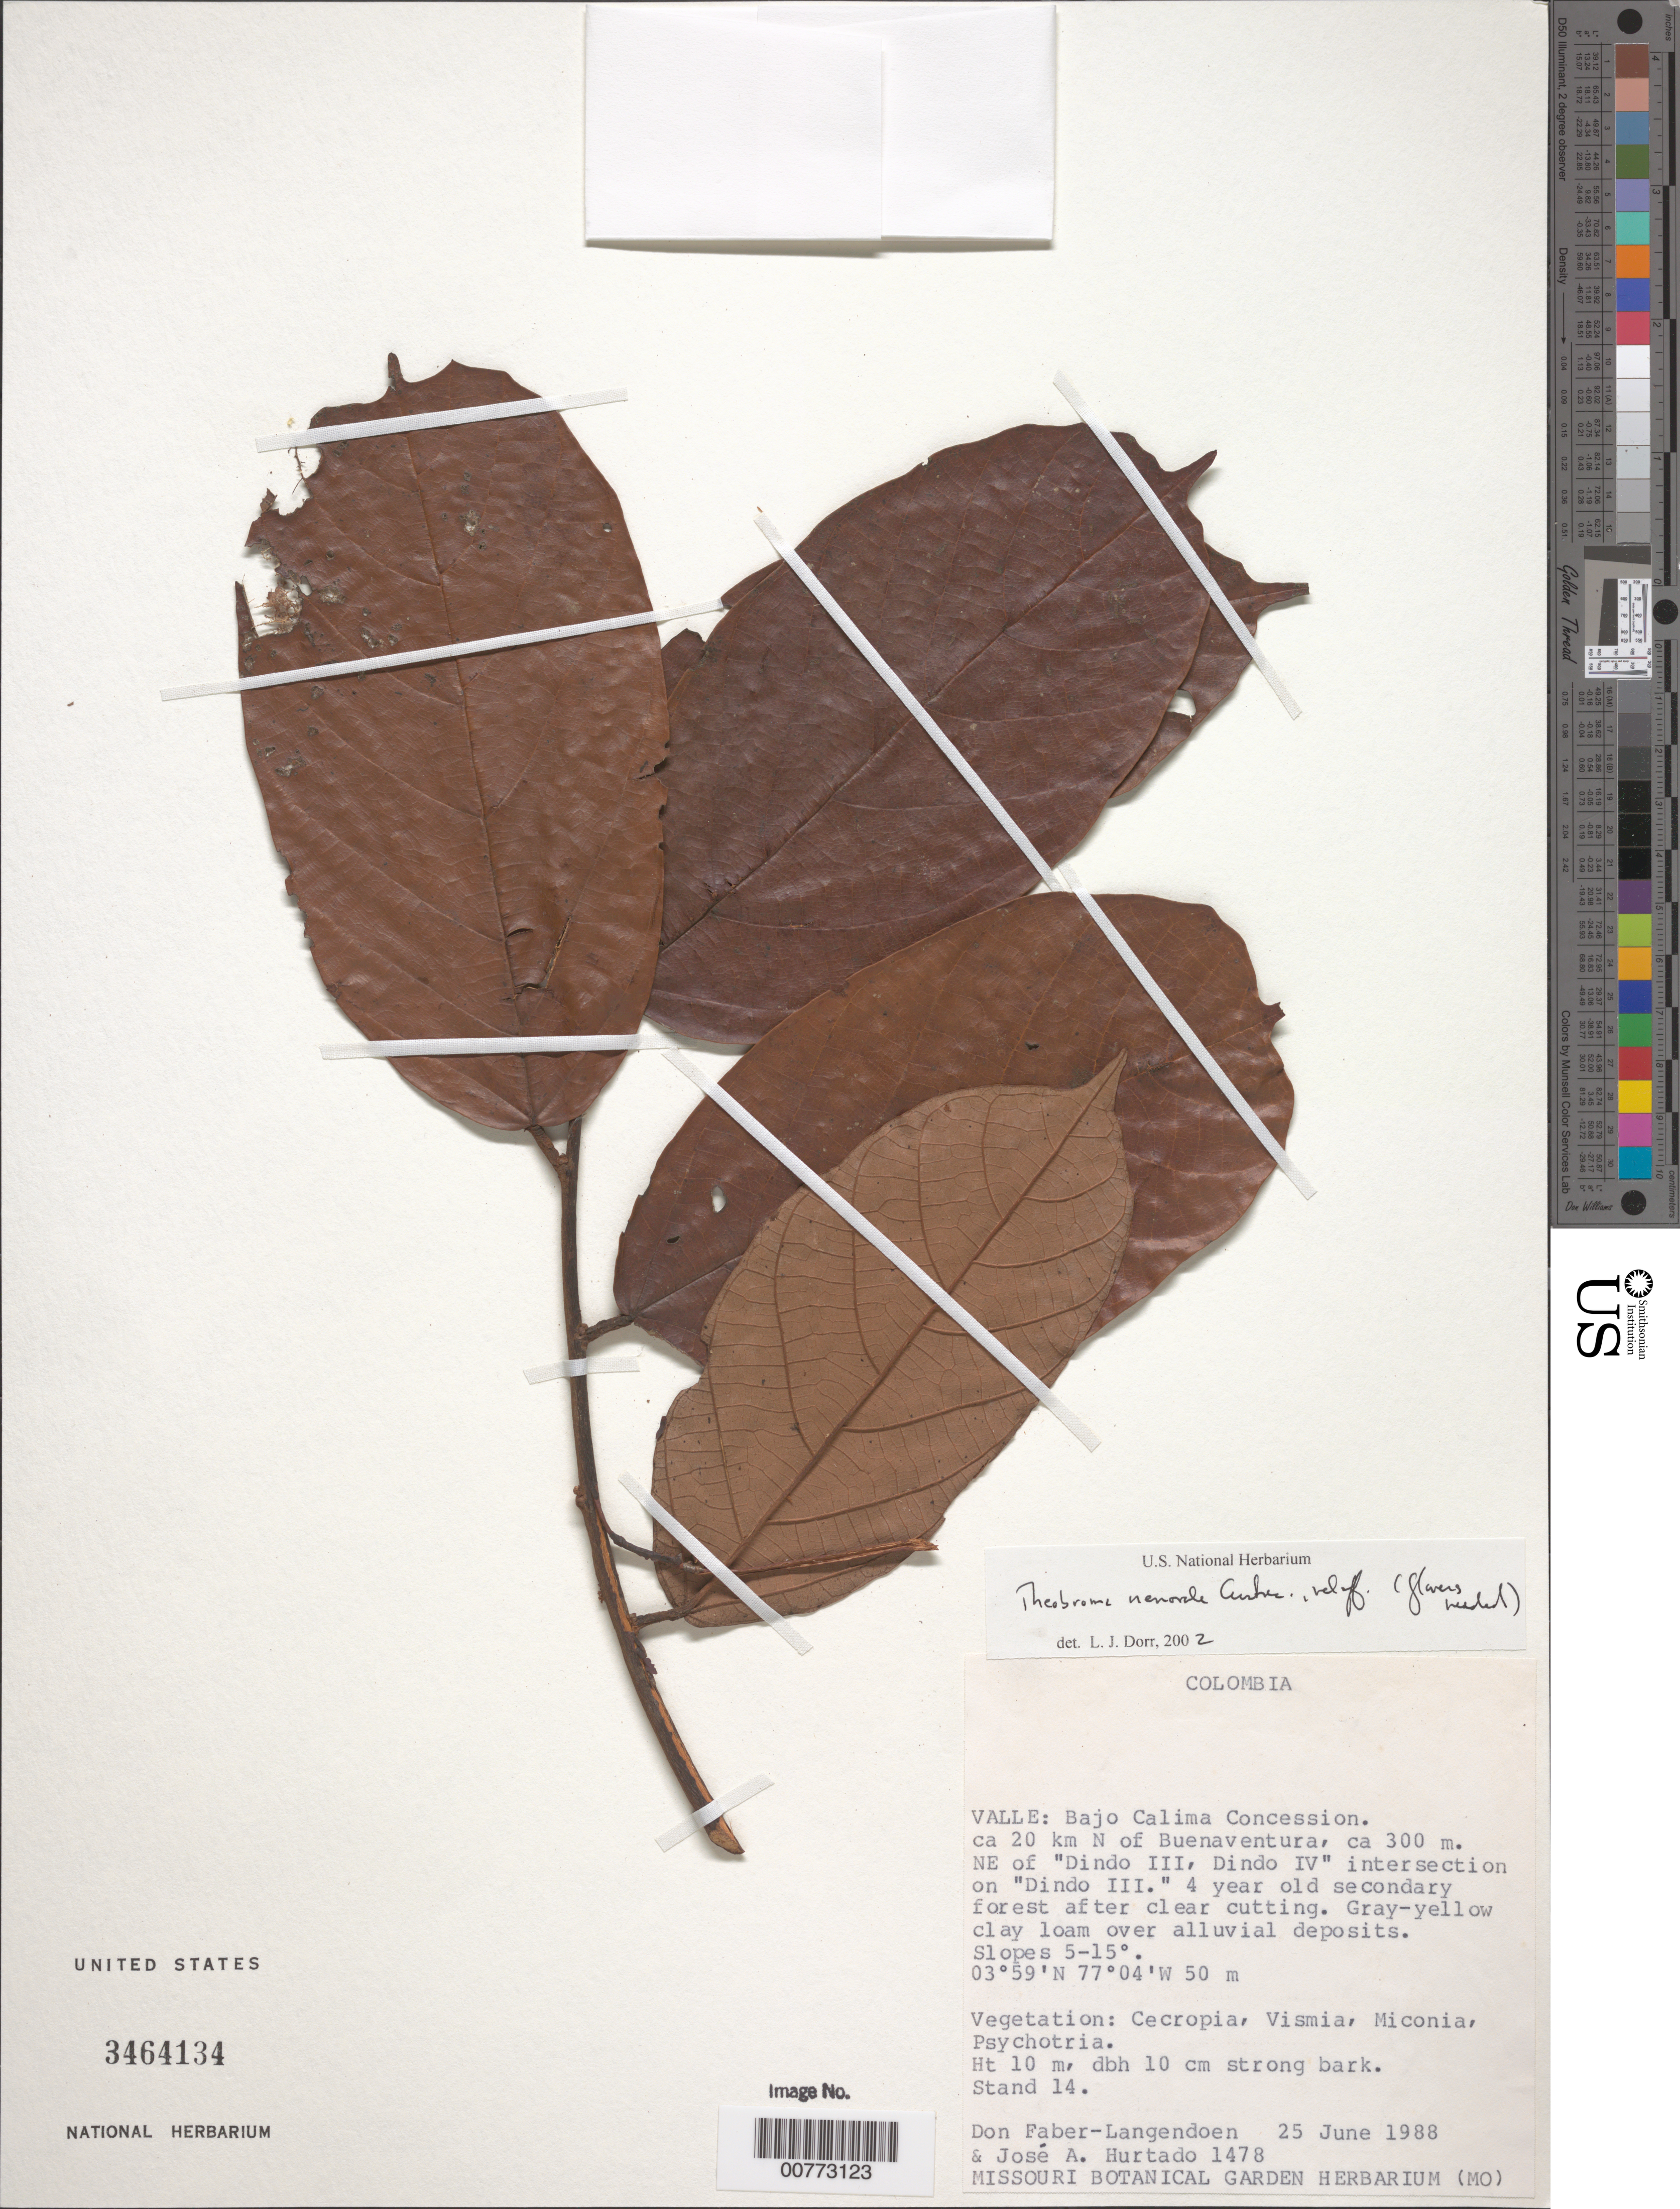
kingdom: Plantae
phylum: Tracheophyta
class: Magnoliopsida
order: Malvales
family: Malvaceae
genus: Theobroma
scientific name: Theobroma nemorale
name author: Cuatrec.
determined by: Dorr, L. J., (BOT), Smithsonian Institution - National Museum of Natural History (UNITED STATES)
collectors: D. Faber-Langendoen & J. Hurtado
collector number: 1478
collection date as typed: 25 Jun 1988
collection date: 1988-06-25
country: Colombia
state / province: Valle del Cauca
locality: Bajo Calima Concession, ca. 20 km N of Buenaventura, ca. 300 m NE of "Dindo III, Dindo IV" intersection on "Dindo III." Four year old secondary forest after clear cutting. Slopes 5-15 degrees.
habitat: Growing with Cecropia, Vismia, Miconia, Psychotria. Gray yellow clay loam over alluvial deposits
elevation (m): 50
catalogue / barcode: US 3464134